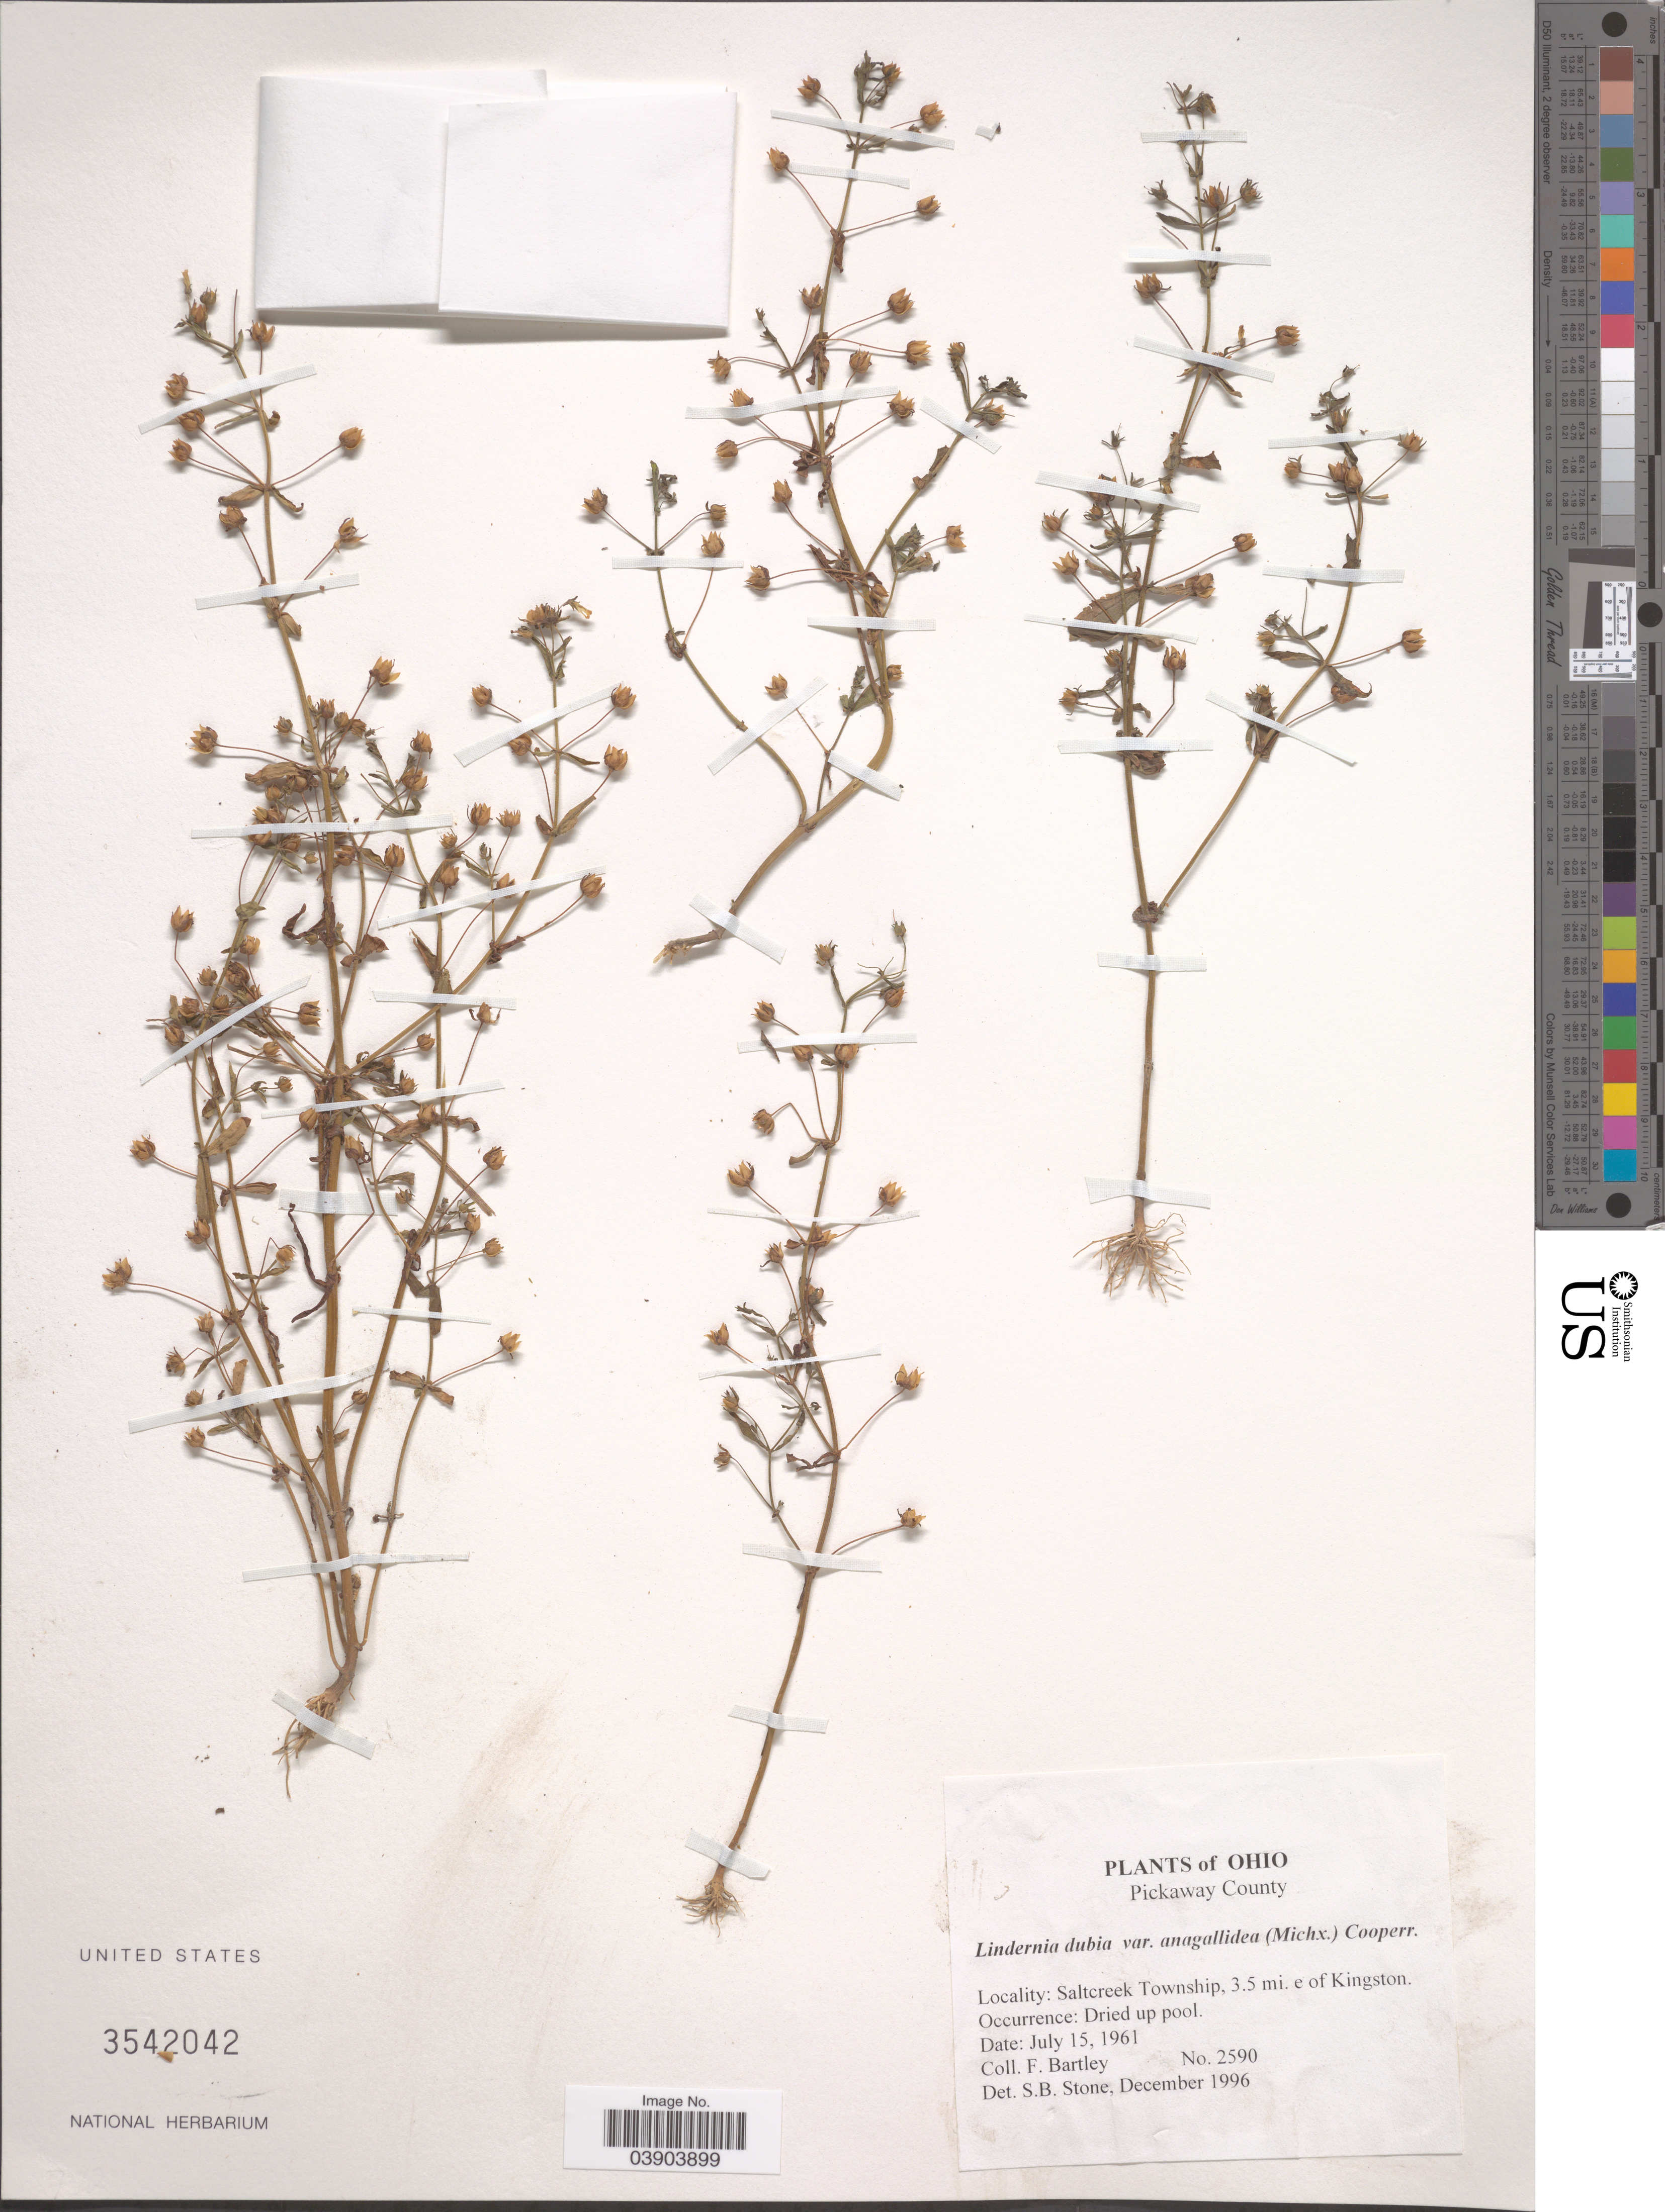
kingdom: Plantae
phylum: Tracheophyta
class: Magnoliopsida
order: Lamiales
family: Linderniaceae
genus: Lindernia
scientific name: Lindernia dubia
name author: (L.) Pennell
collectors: F. Bartley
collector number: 2590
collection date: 1961-07-15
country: United States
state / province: Ohio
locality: Pickaway County. Saltcreek Township, 3.5 mi. e of Kingston.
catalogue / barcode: US 3542042